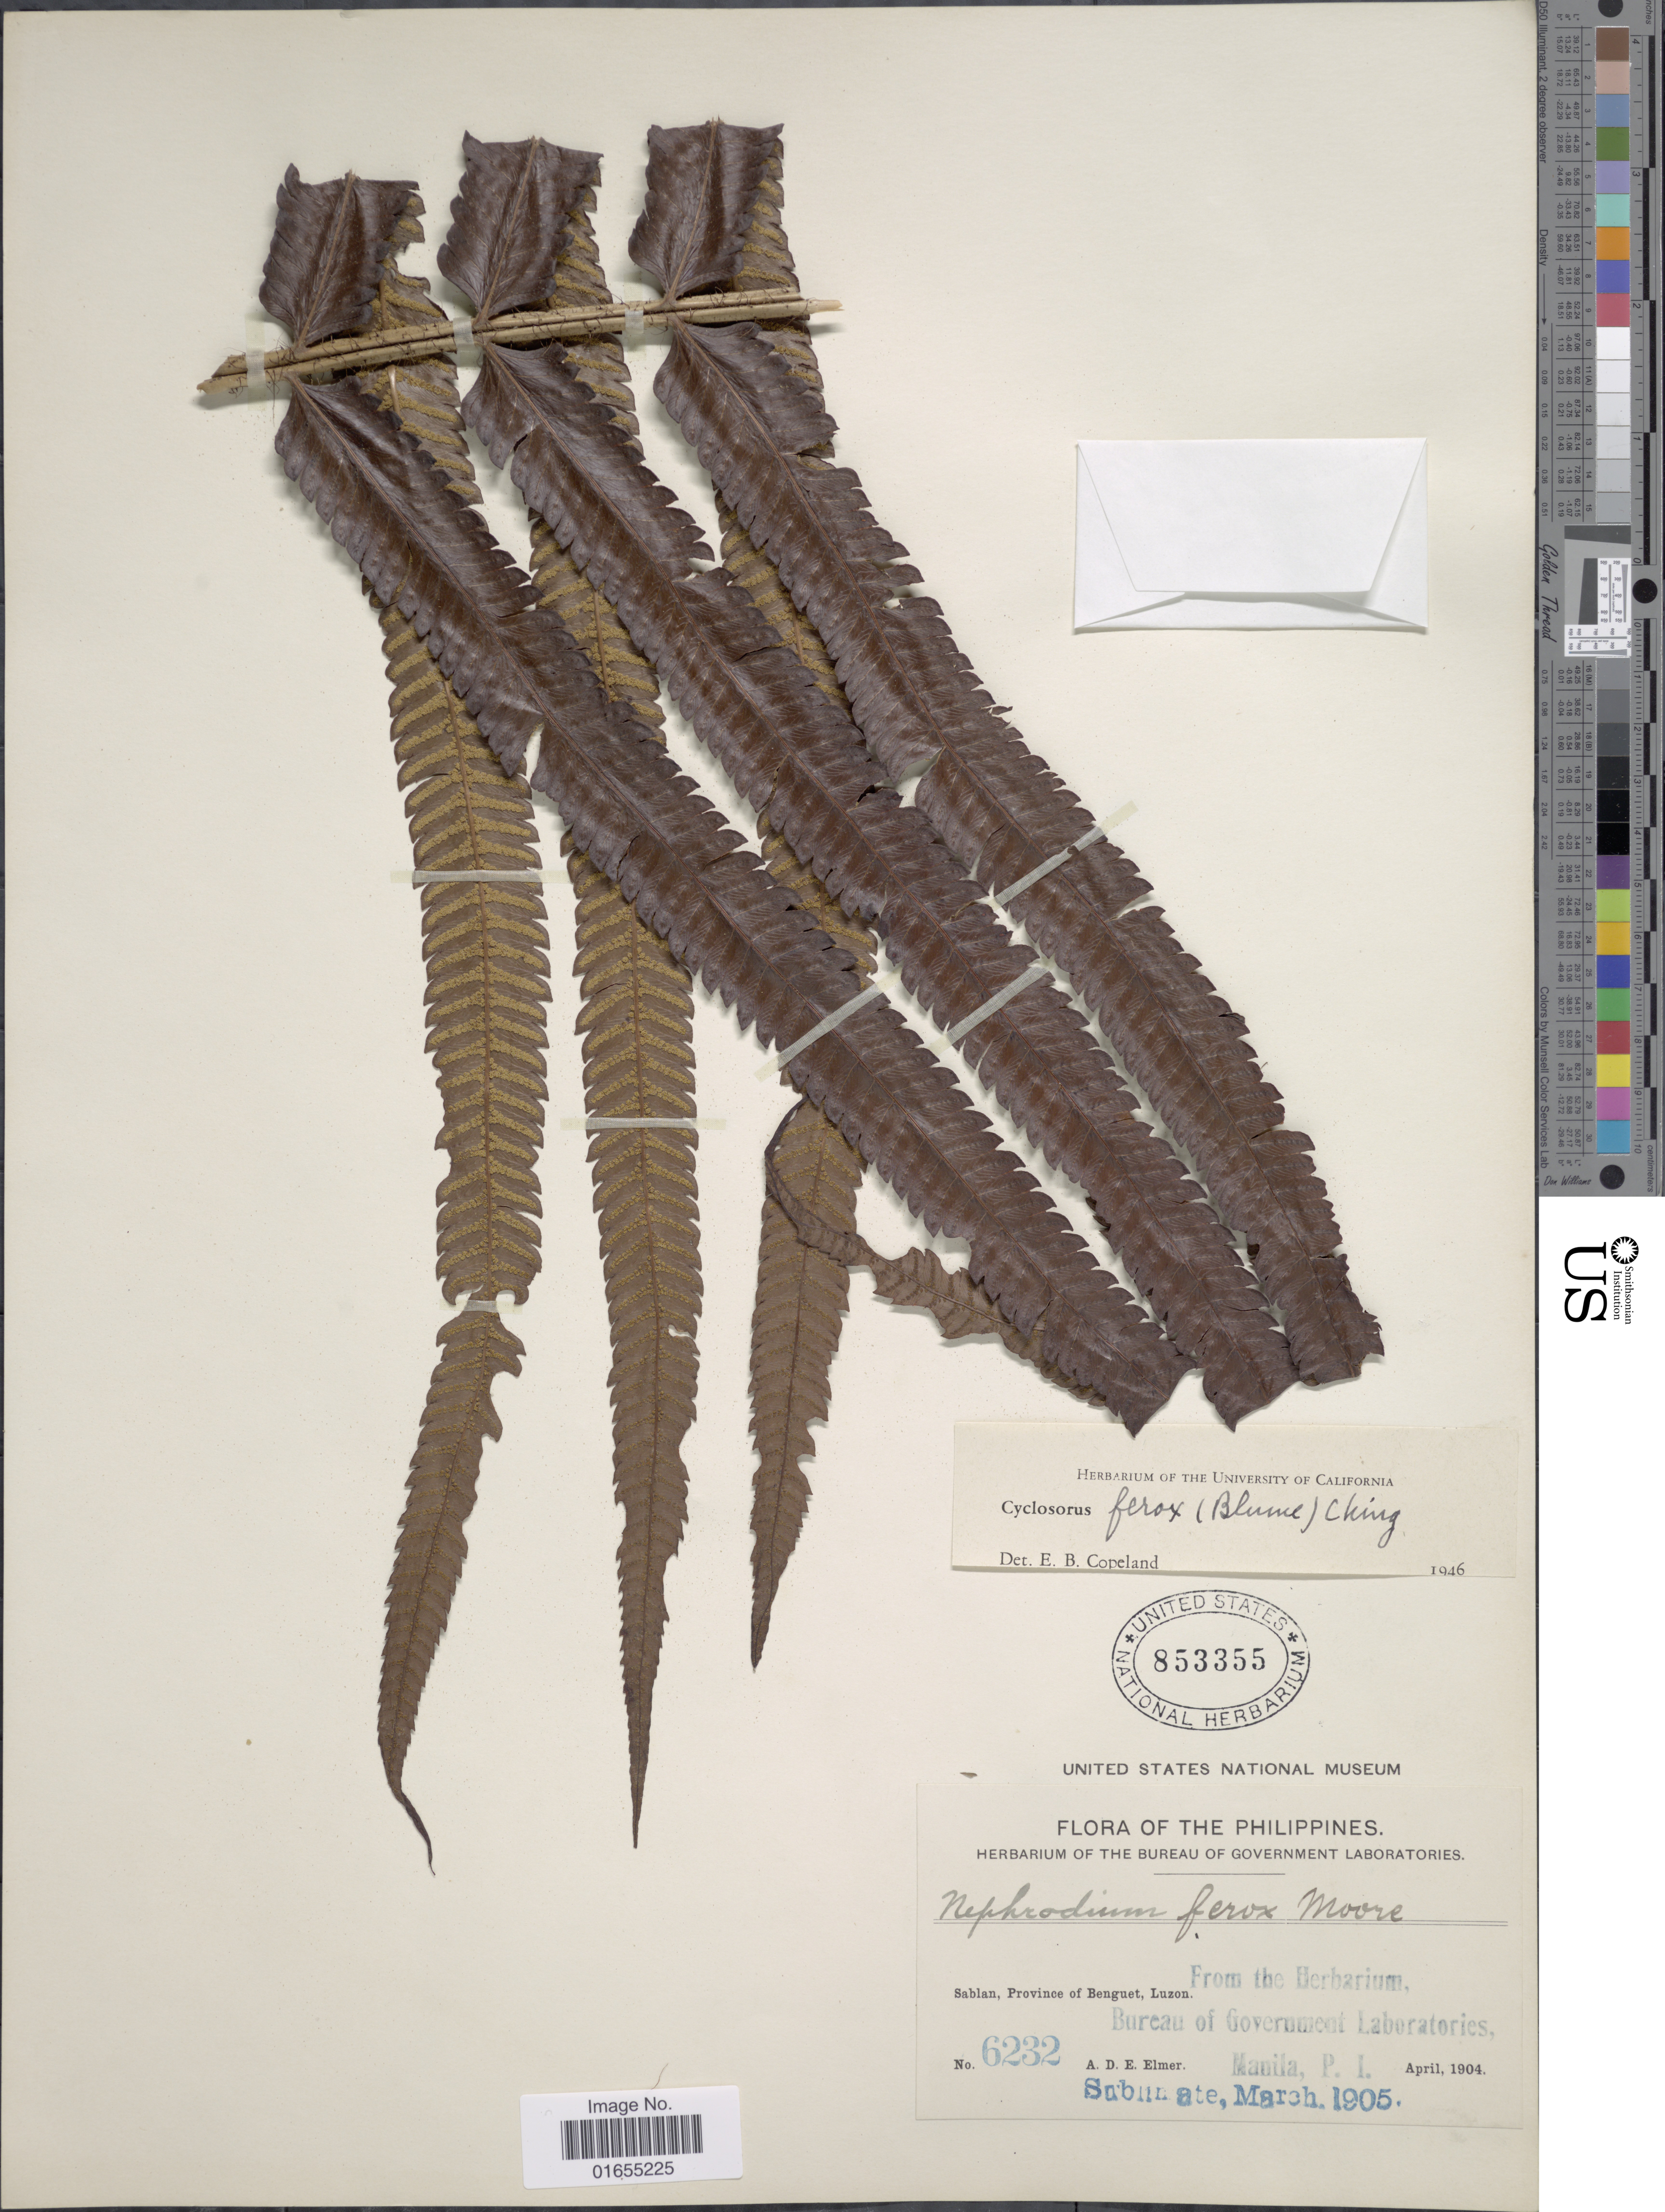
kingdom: Plantae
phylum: Tracheophyta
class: Polypodiopsida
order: Polypodiales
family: Thelypteridaceae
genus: Chingia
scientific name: Chingia ferox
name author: (Blume) Holttum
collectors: A. D. E. Elmer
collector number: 6232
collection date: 1904-04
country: Philippines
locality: Sablan, Province of Benguet, Luzon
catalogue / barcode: US 853355